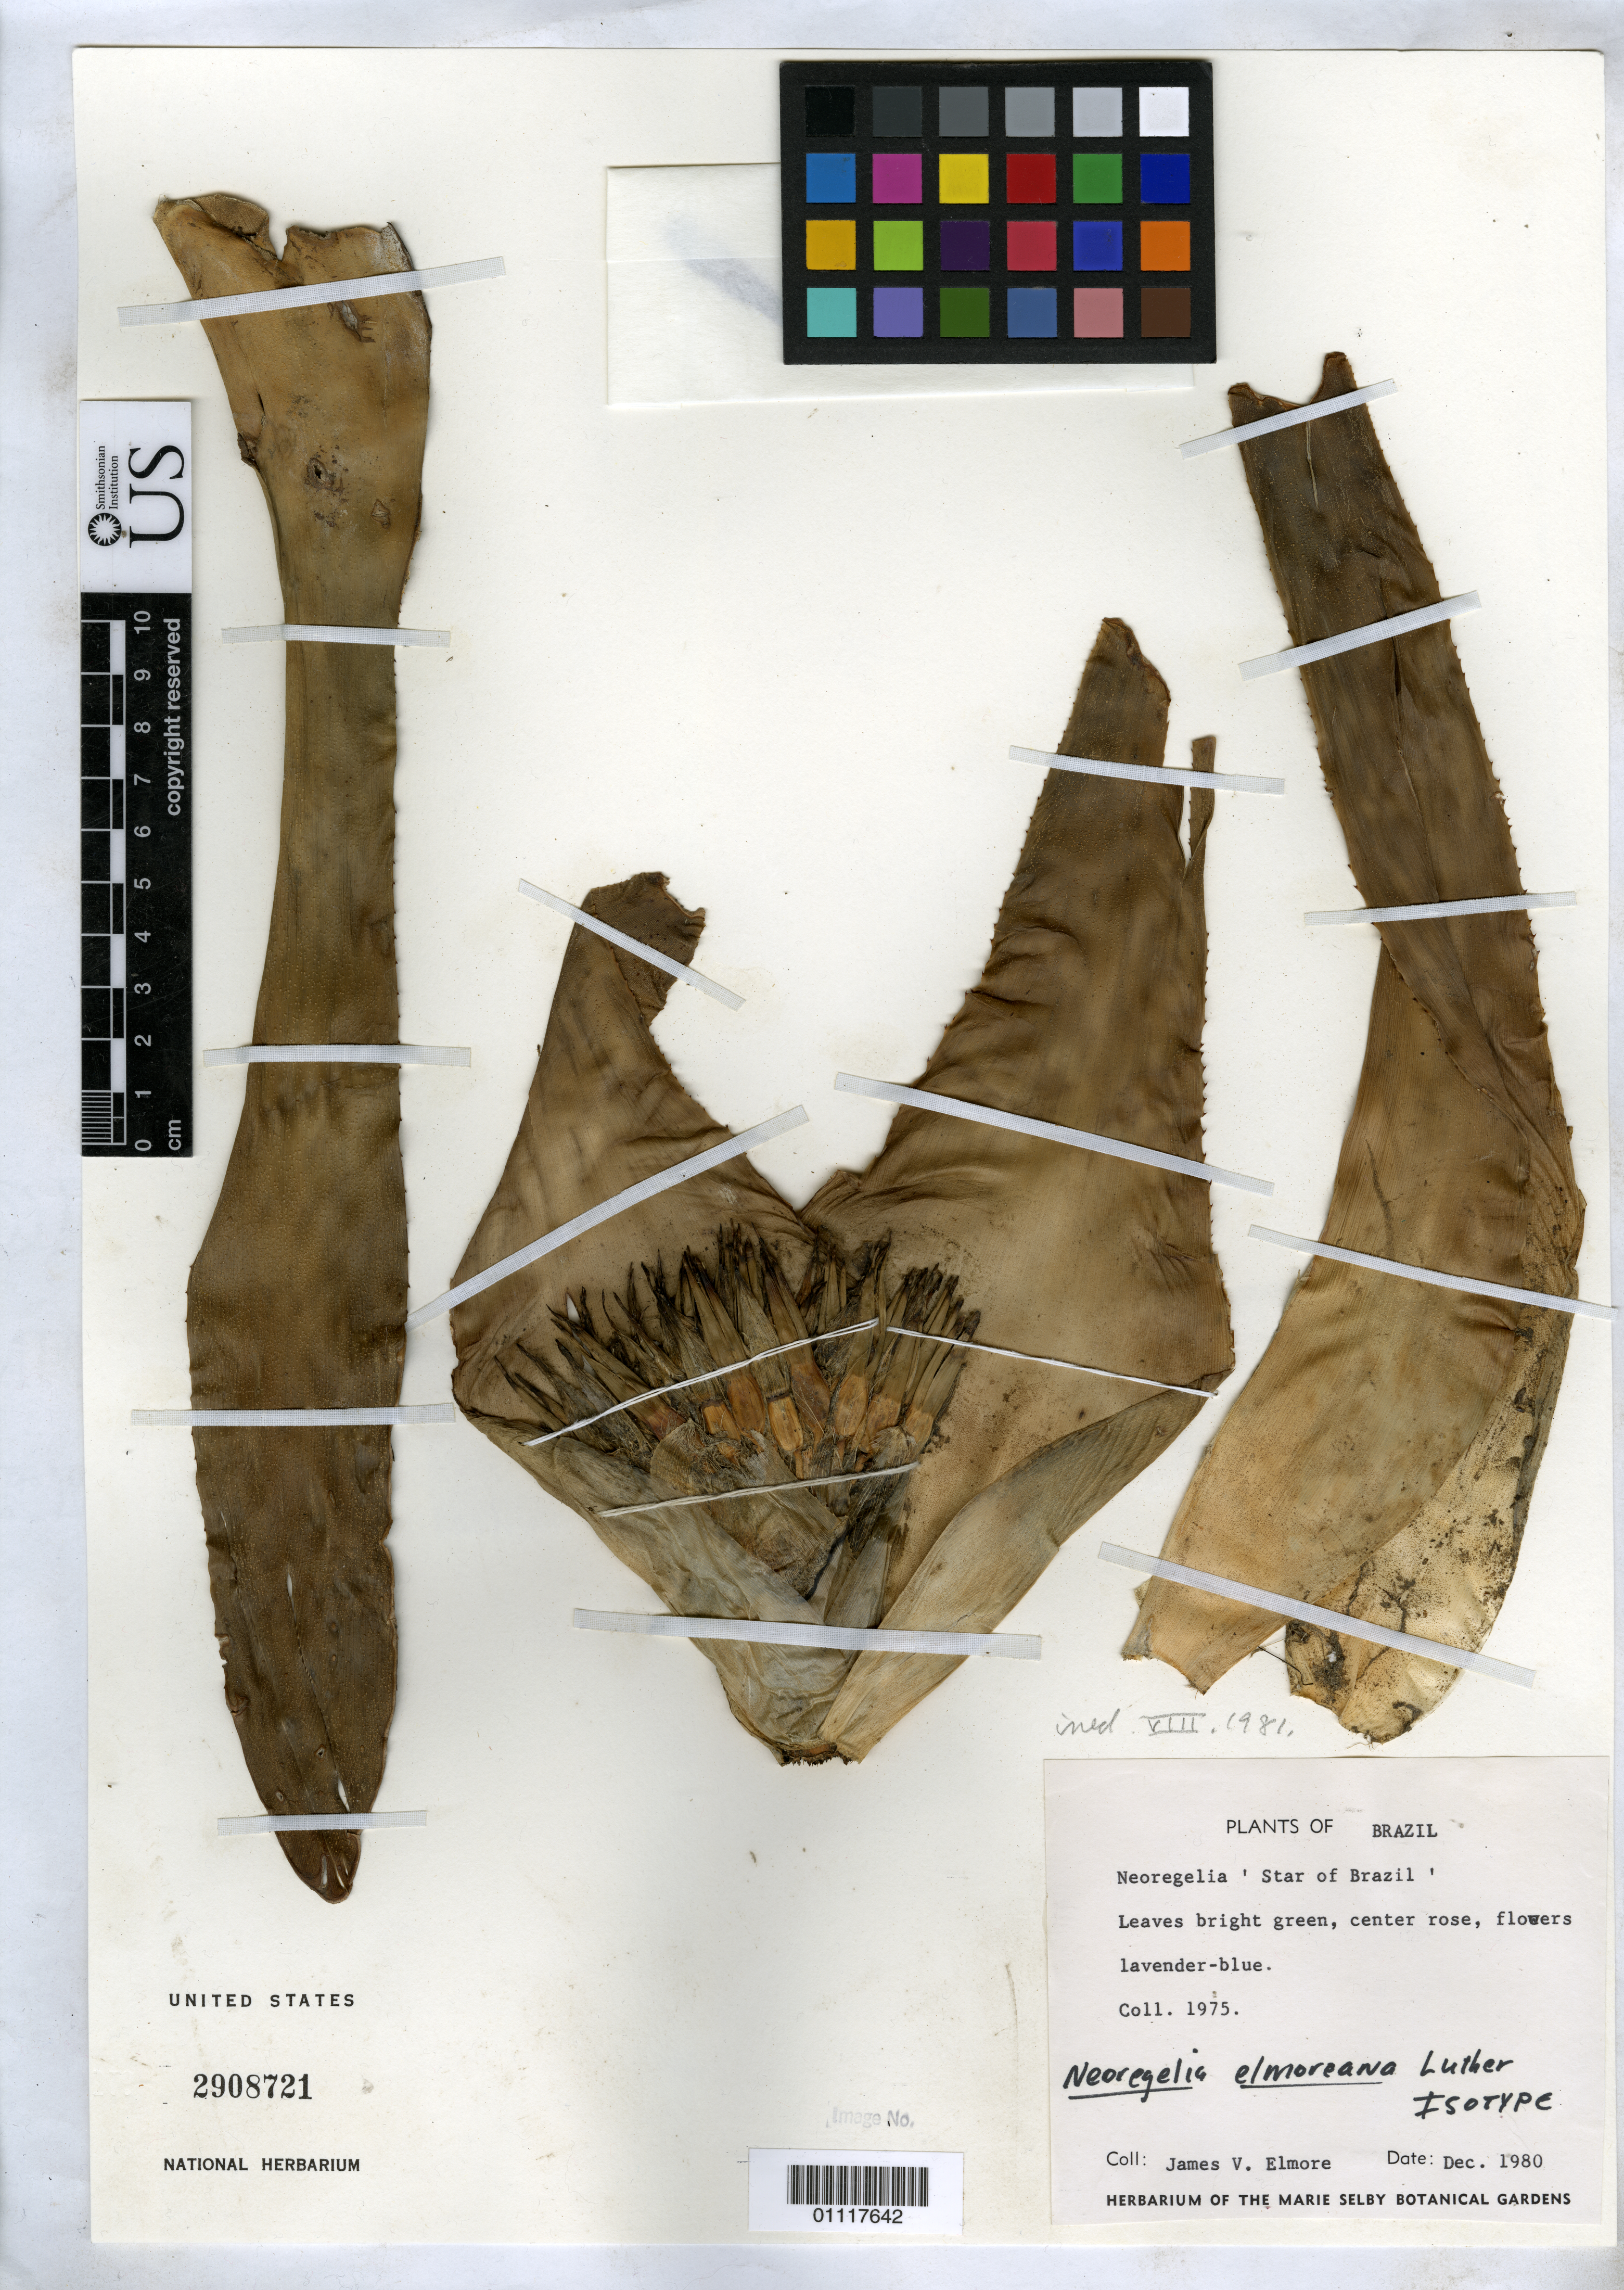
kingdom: Plantae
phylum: Tracheophyta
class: Liliopsida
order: Poales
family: Bromeliaceae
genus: Neoregelia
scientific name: Neoregelia elmoreana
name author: H. Luther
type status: Isotype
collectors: J. Elmore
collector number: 1975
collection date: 1980-12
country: Brazil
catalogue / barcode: US 2908721